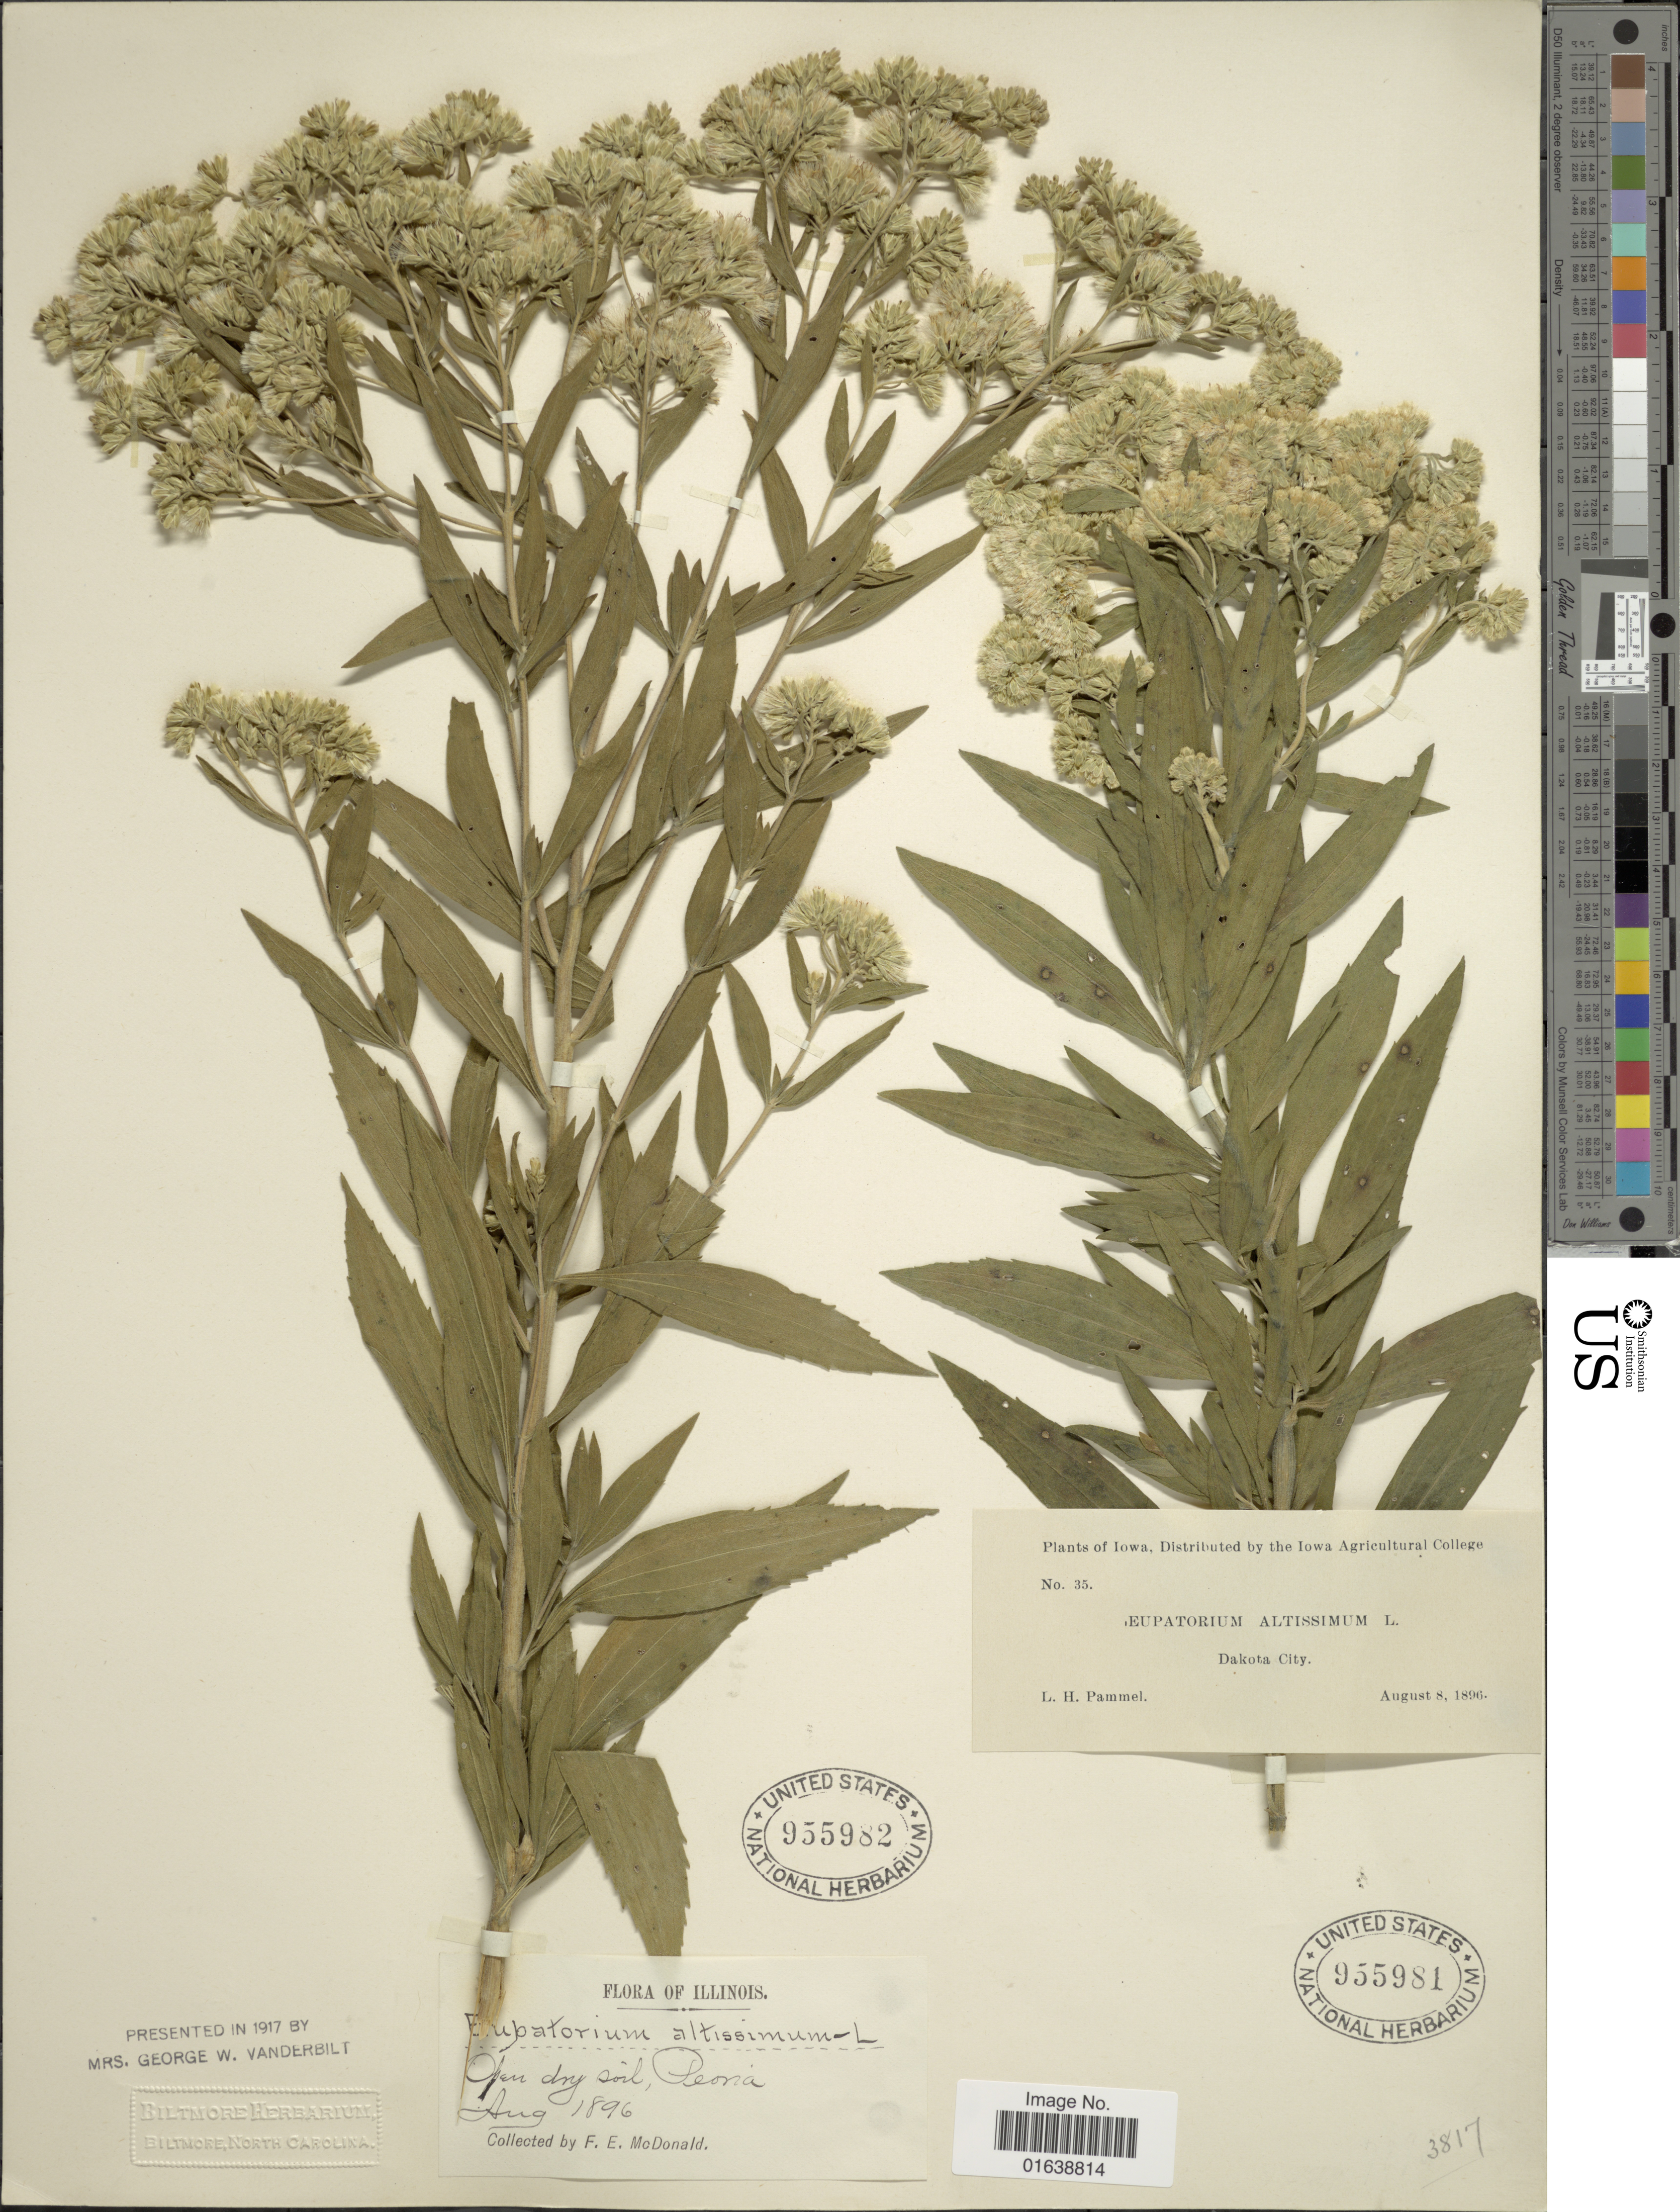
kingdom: Plantae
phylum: Tracheophyta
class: Magnoliopsida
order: Asterales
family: Asteraceae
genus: Eupatorium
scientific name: Eupatorium altissimum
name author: L.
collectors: F. E. McDonald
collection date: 1896-08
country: United States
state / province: Illinois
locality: Illinois. Open dry soil, Peoria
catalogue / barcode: US 955982